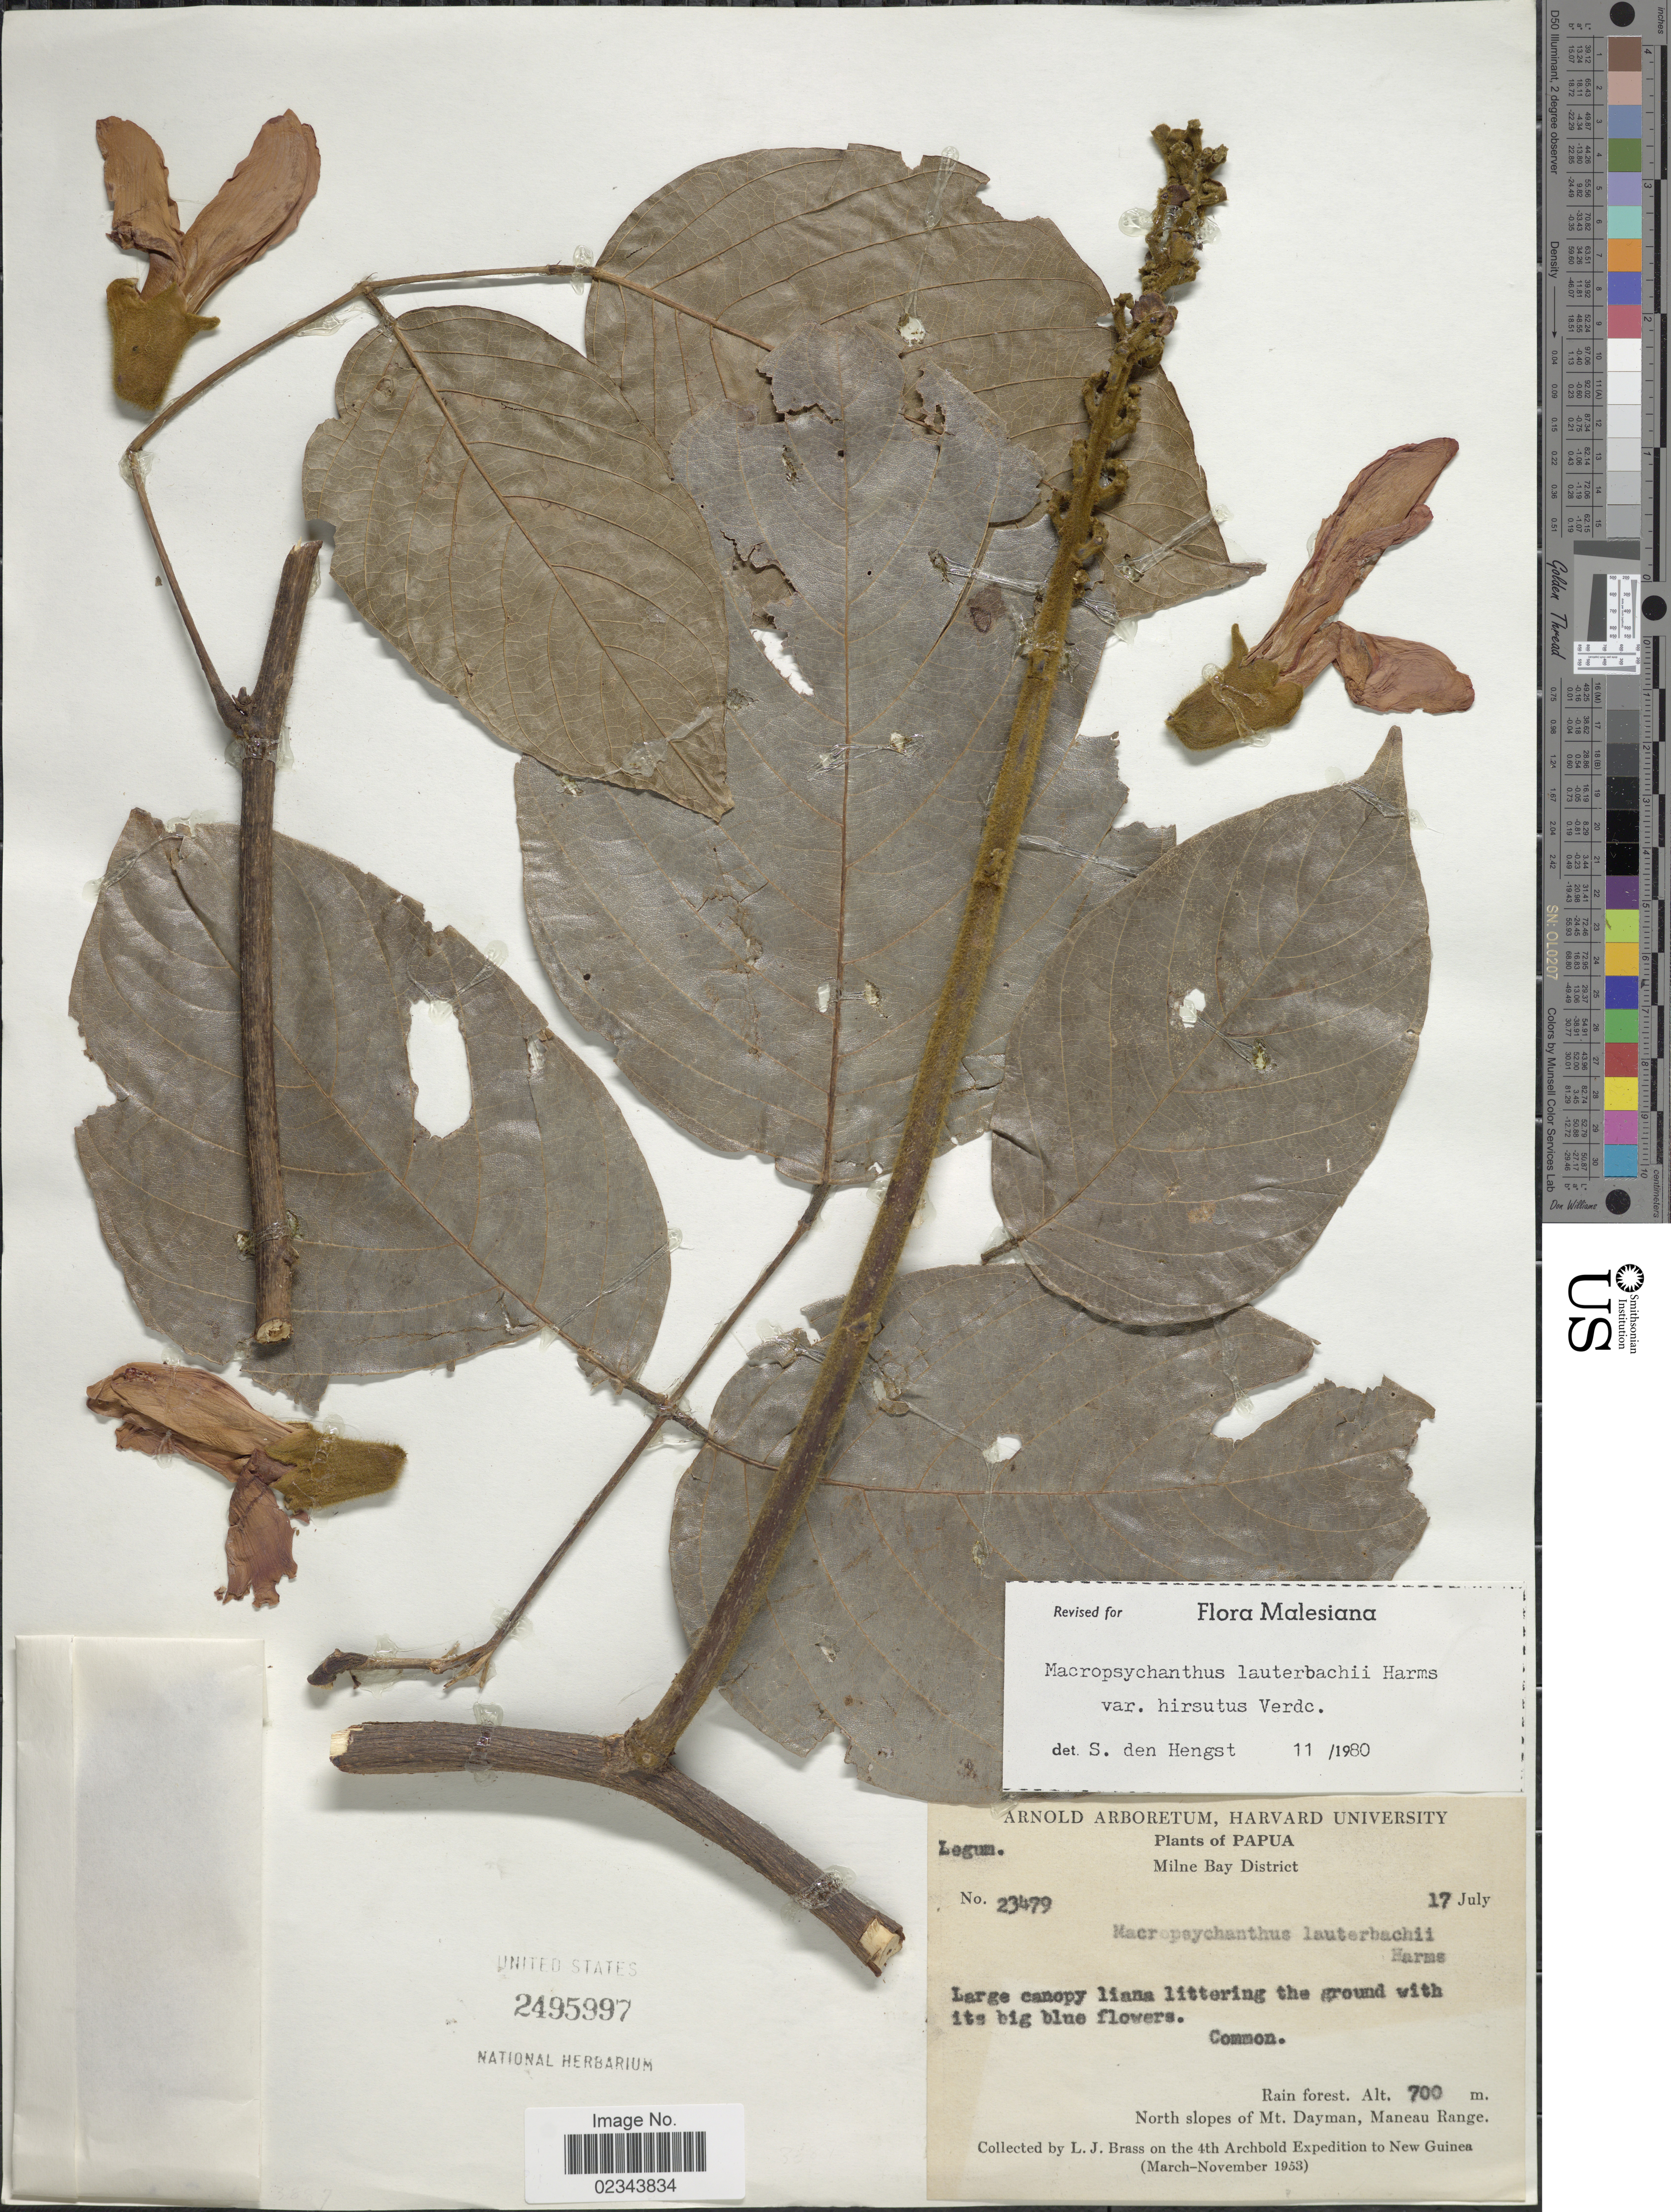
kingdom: Plantae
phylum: Tracheophyta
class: Magnoliopsida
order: Fabales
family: Fabaceae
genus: Macropsychanthus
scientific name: Macropsychanthus lauterbachii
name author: Harms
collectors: L. J. Brass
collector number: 23479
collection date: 1953-07-17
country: Papua New Guinea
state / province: Milne Bay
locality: Papua. North slopes of Mt. Dayman, Maneau Range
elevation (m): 700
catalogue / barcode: US 2495997